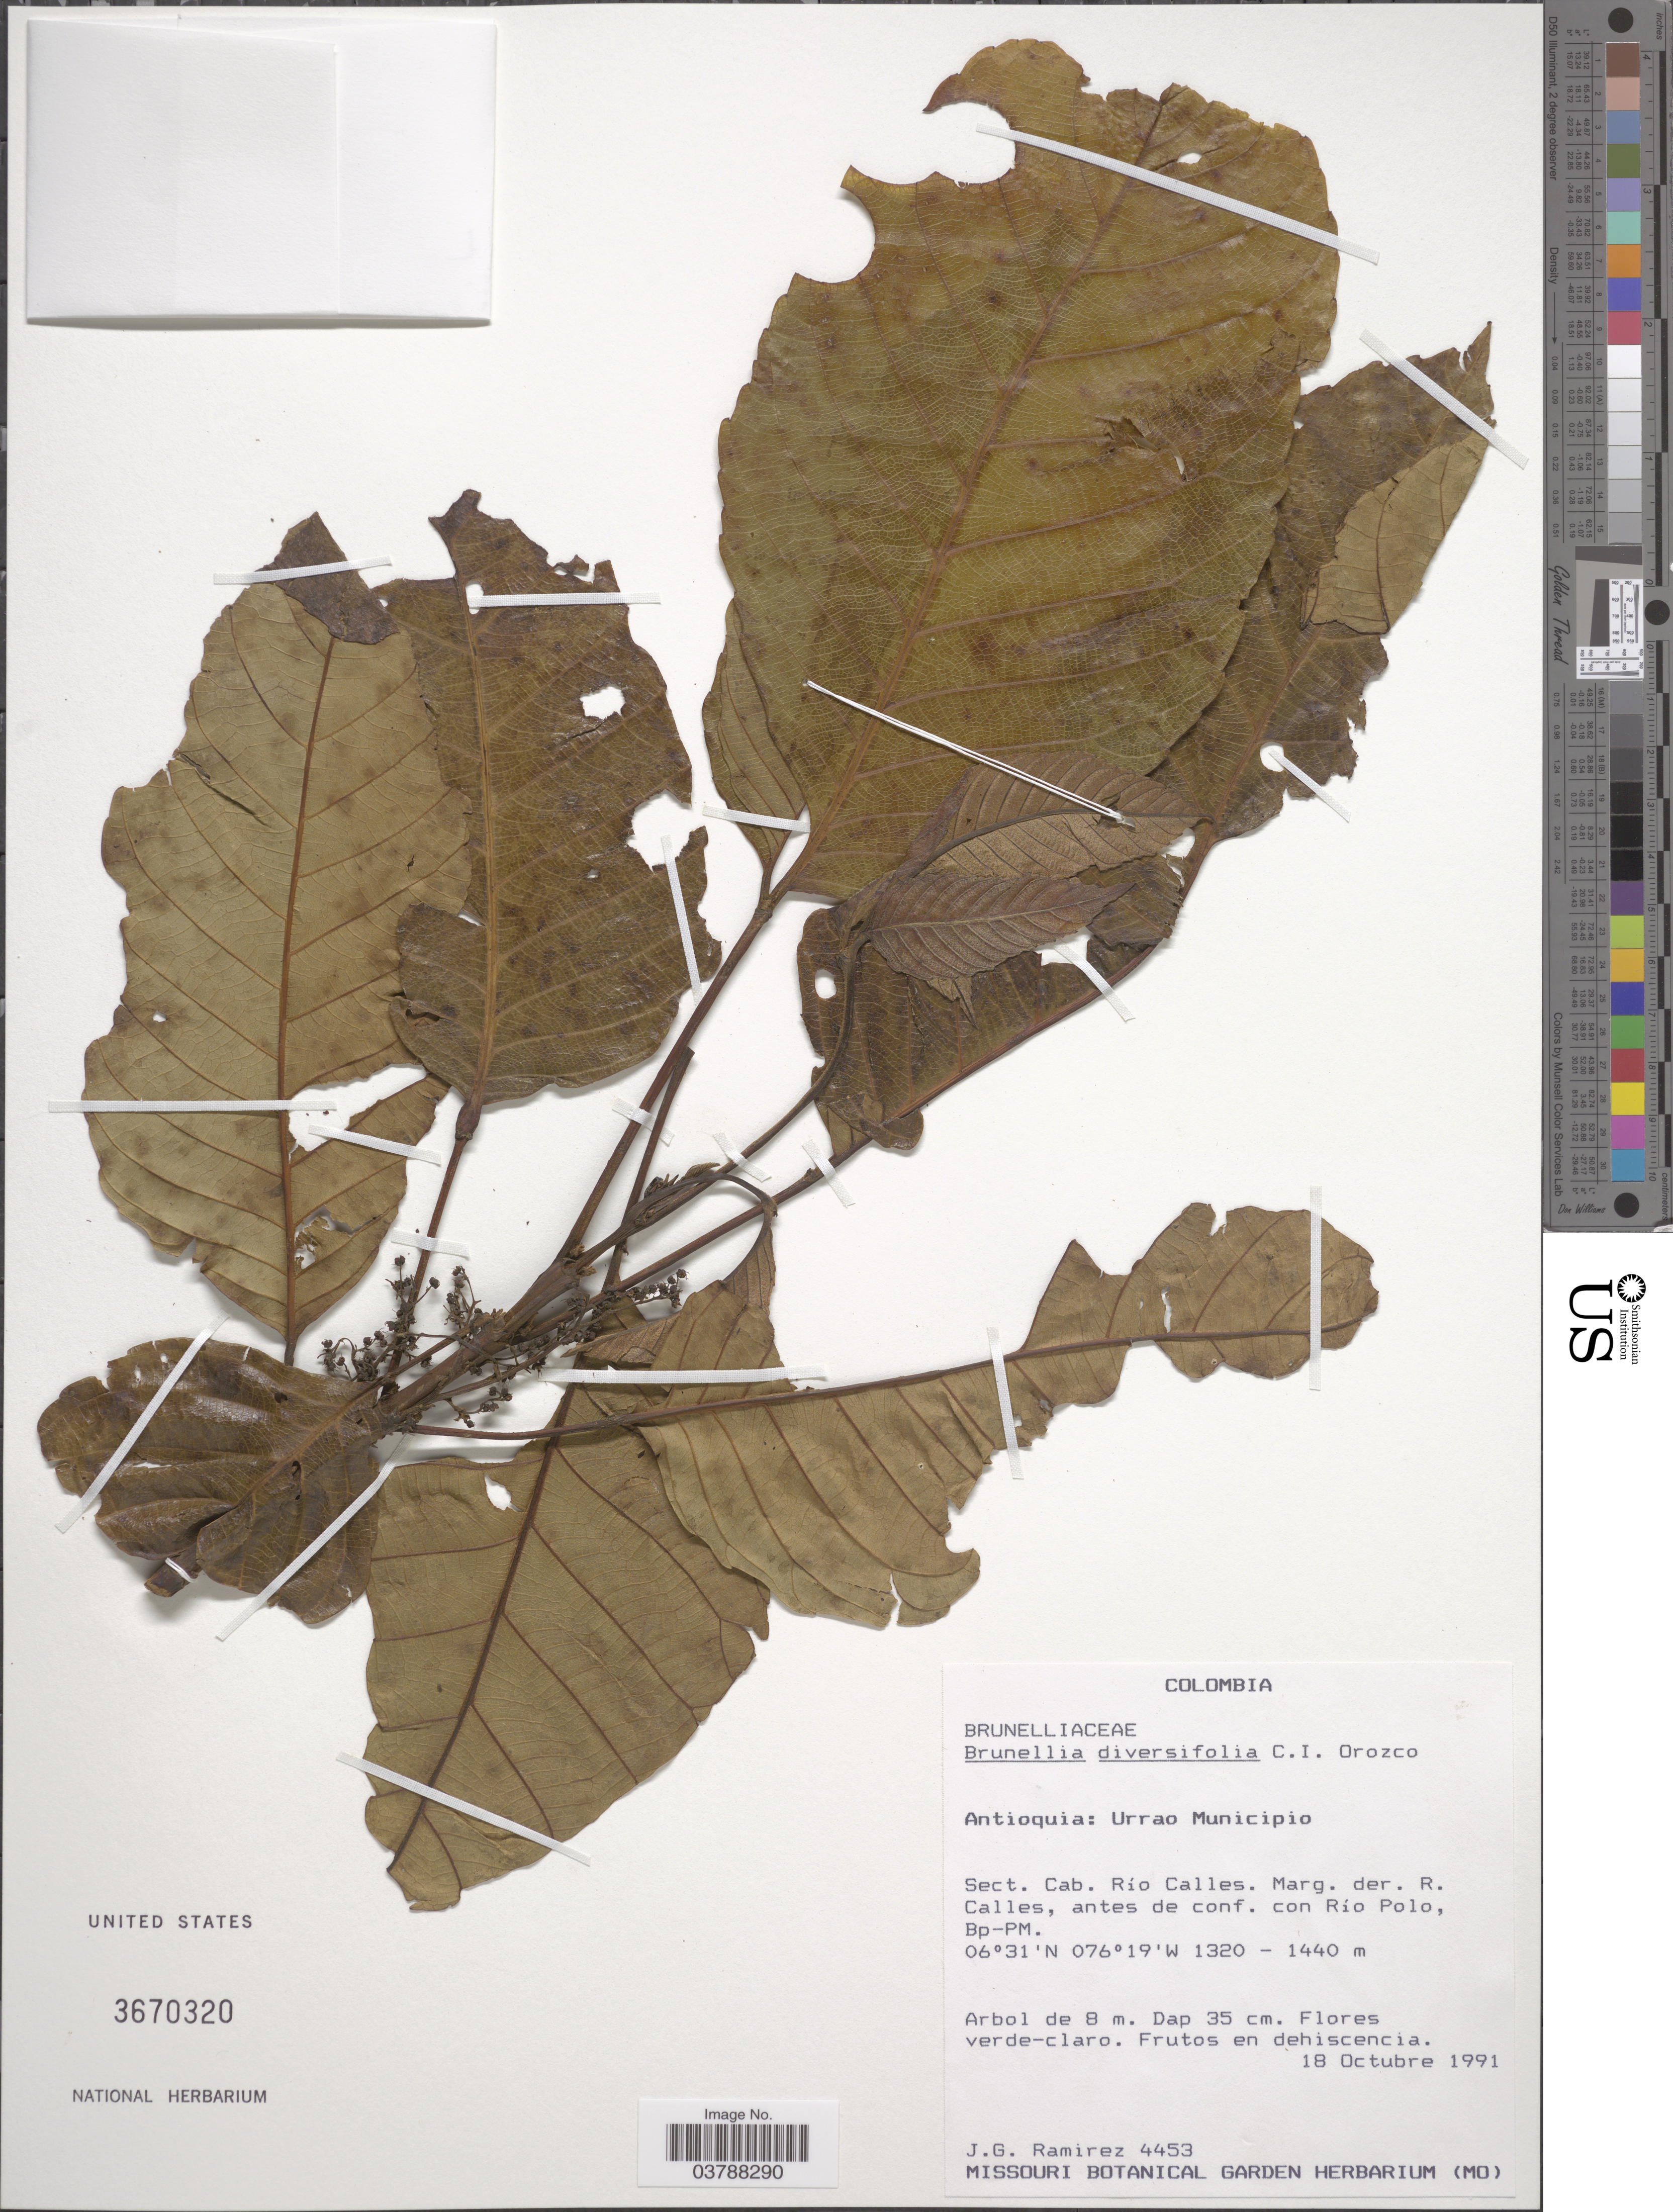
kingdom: Plantae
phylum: Tracheophyta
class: Magnoliopsida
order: Oxalidales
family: Brunelliaceae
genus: Brunellia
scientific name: Brunellia diversifolia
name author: C.I. Orozco in Cuatrec.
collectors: J. G. Ramirez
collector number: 4453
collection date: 1991-10-18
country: Colombia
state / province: Antioquia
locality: Urrao Municipio. Sect. Cab. Río Calles. Marg. der. R. Calles, antes de conf. con Río Polo, Bp-PM.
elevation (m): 1320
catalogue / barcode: US 3670320